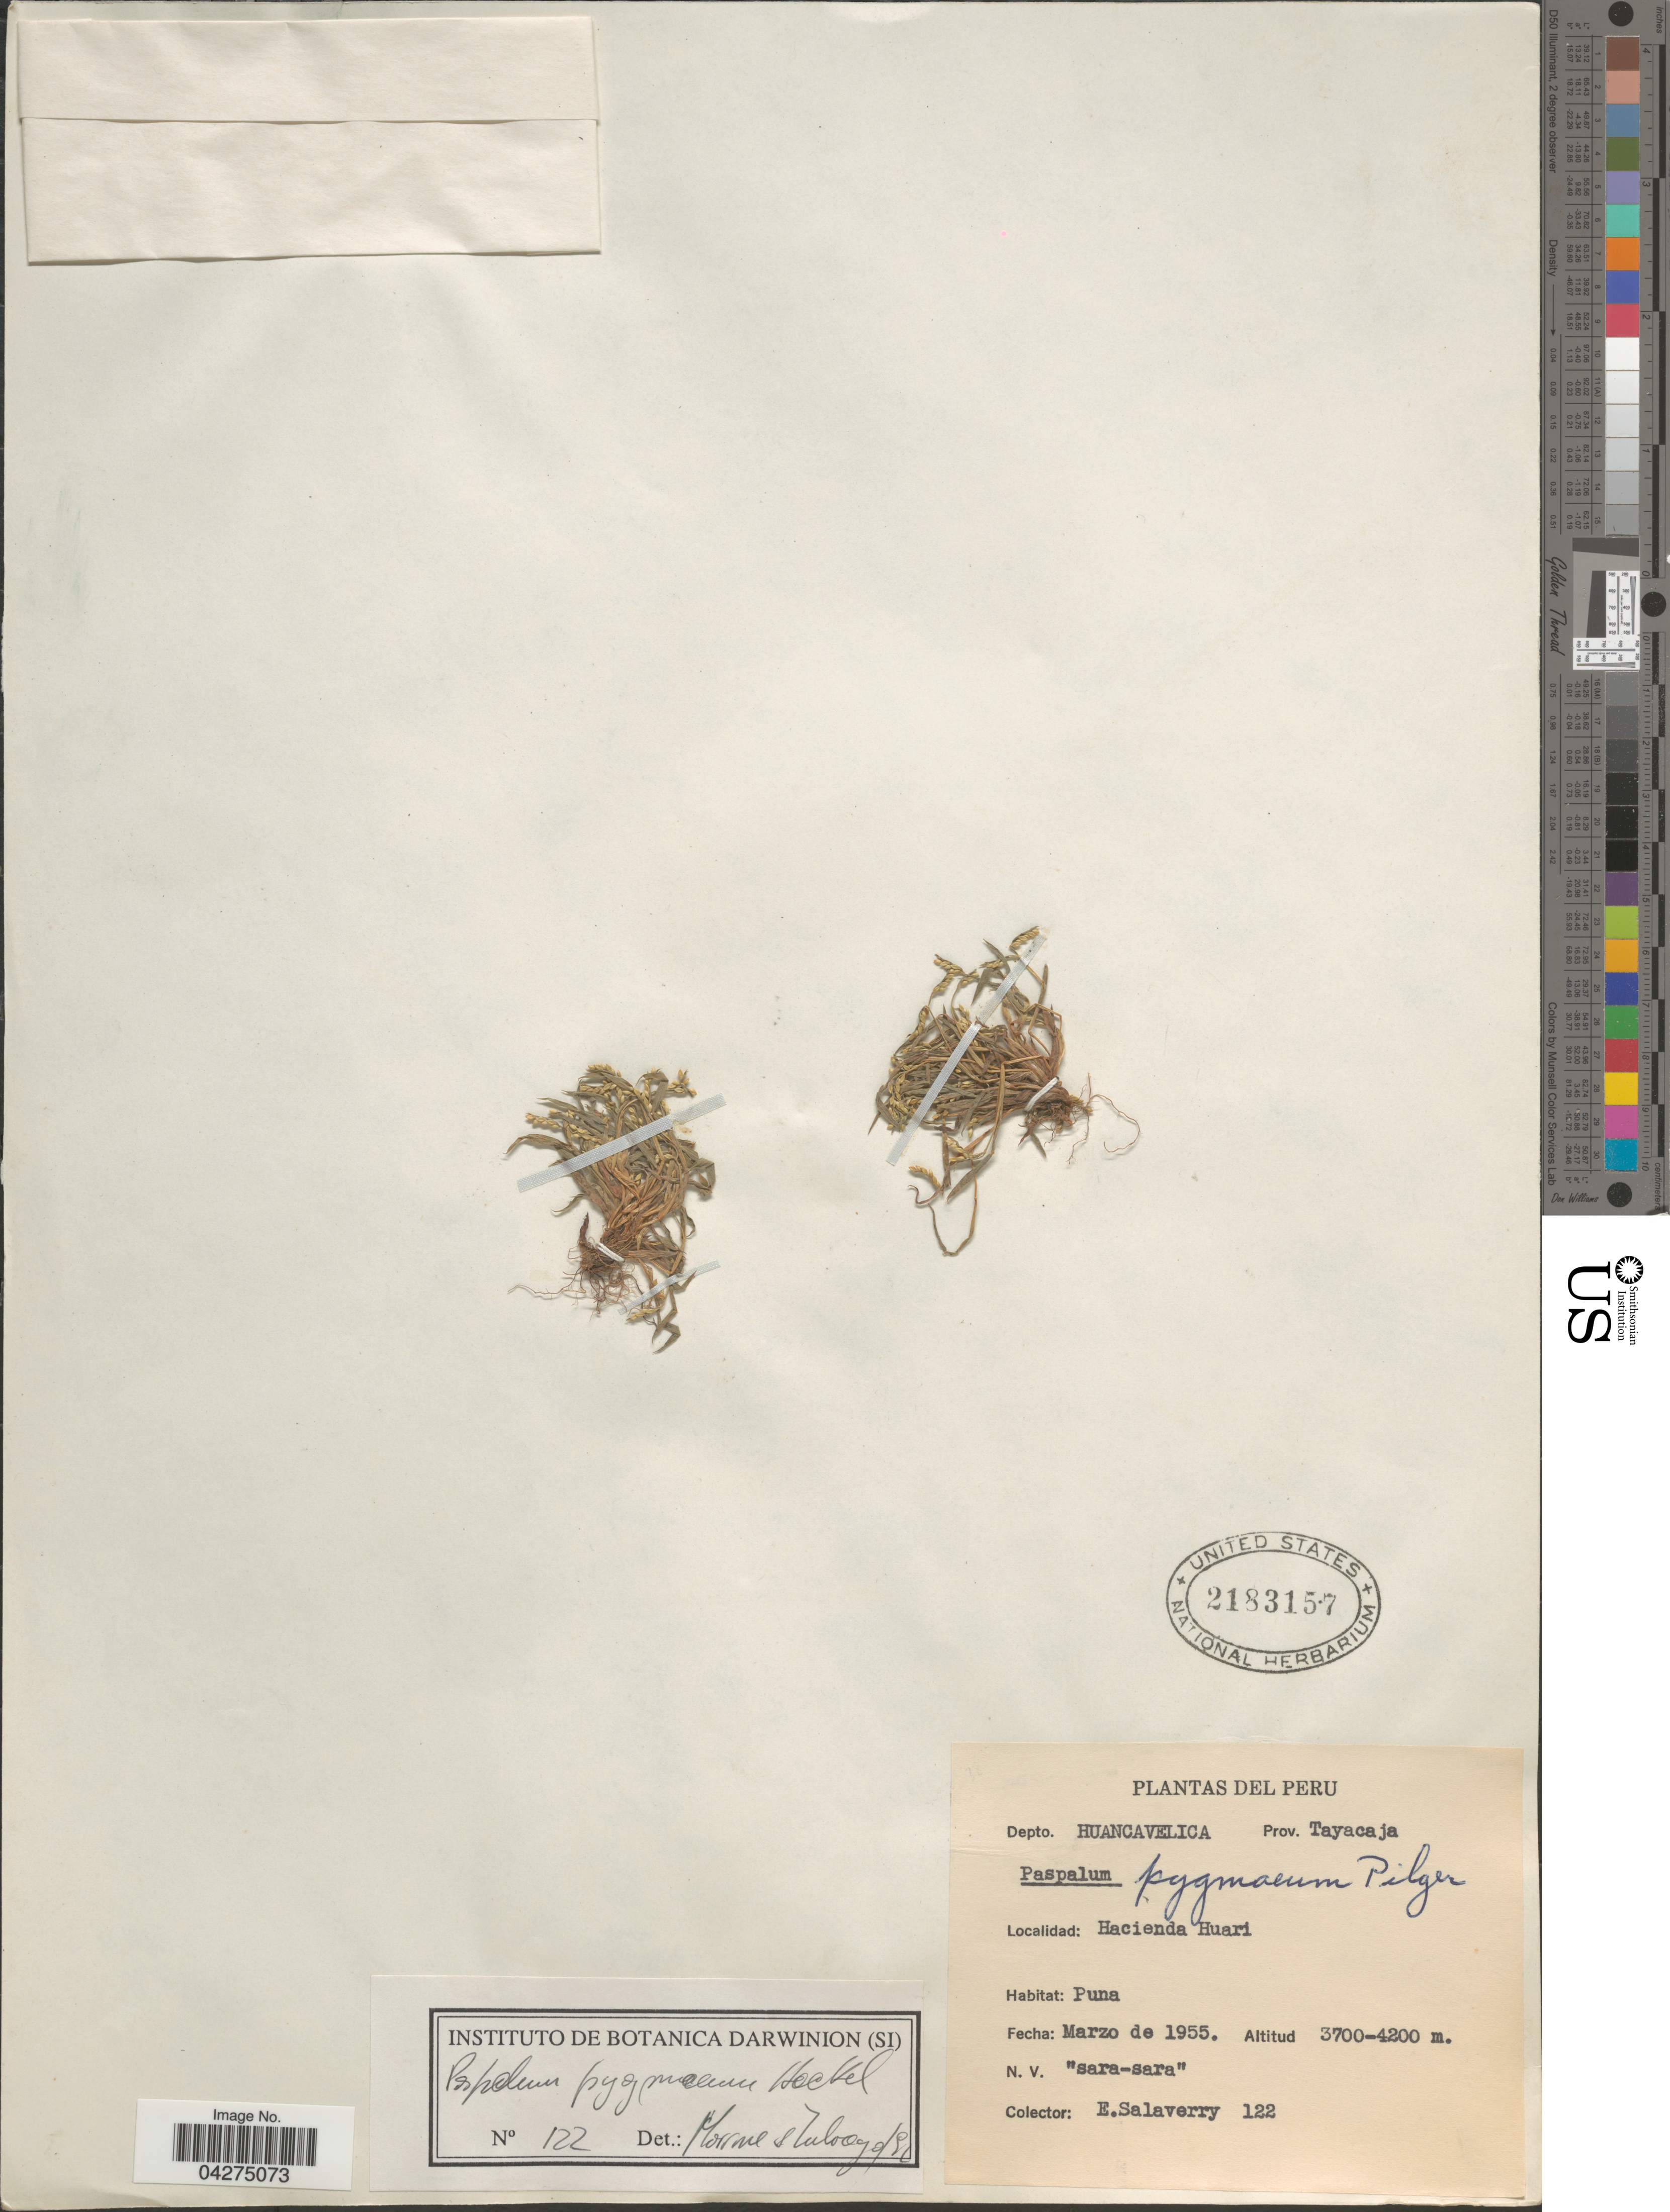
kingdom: Plantae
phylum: Tracheophyta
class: Liliopsida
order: Poales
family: Poaceae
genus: Paspalum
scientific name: Paspalum pygmaeum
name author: Hack.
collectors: E. Salaverry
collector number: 122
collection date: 1955-03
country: Peru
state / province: Huancavelica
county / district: Tayacaja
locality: Depto. Huancavelica. Prov. Tayacaja. Hacienda Huari.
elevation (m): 3700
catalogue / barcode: US 2183157